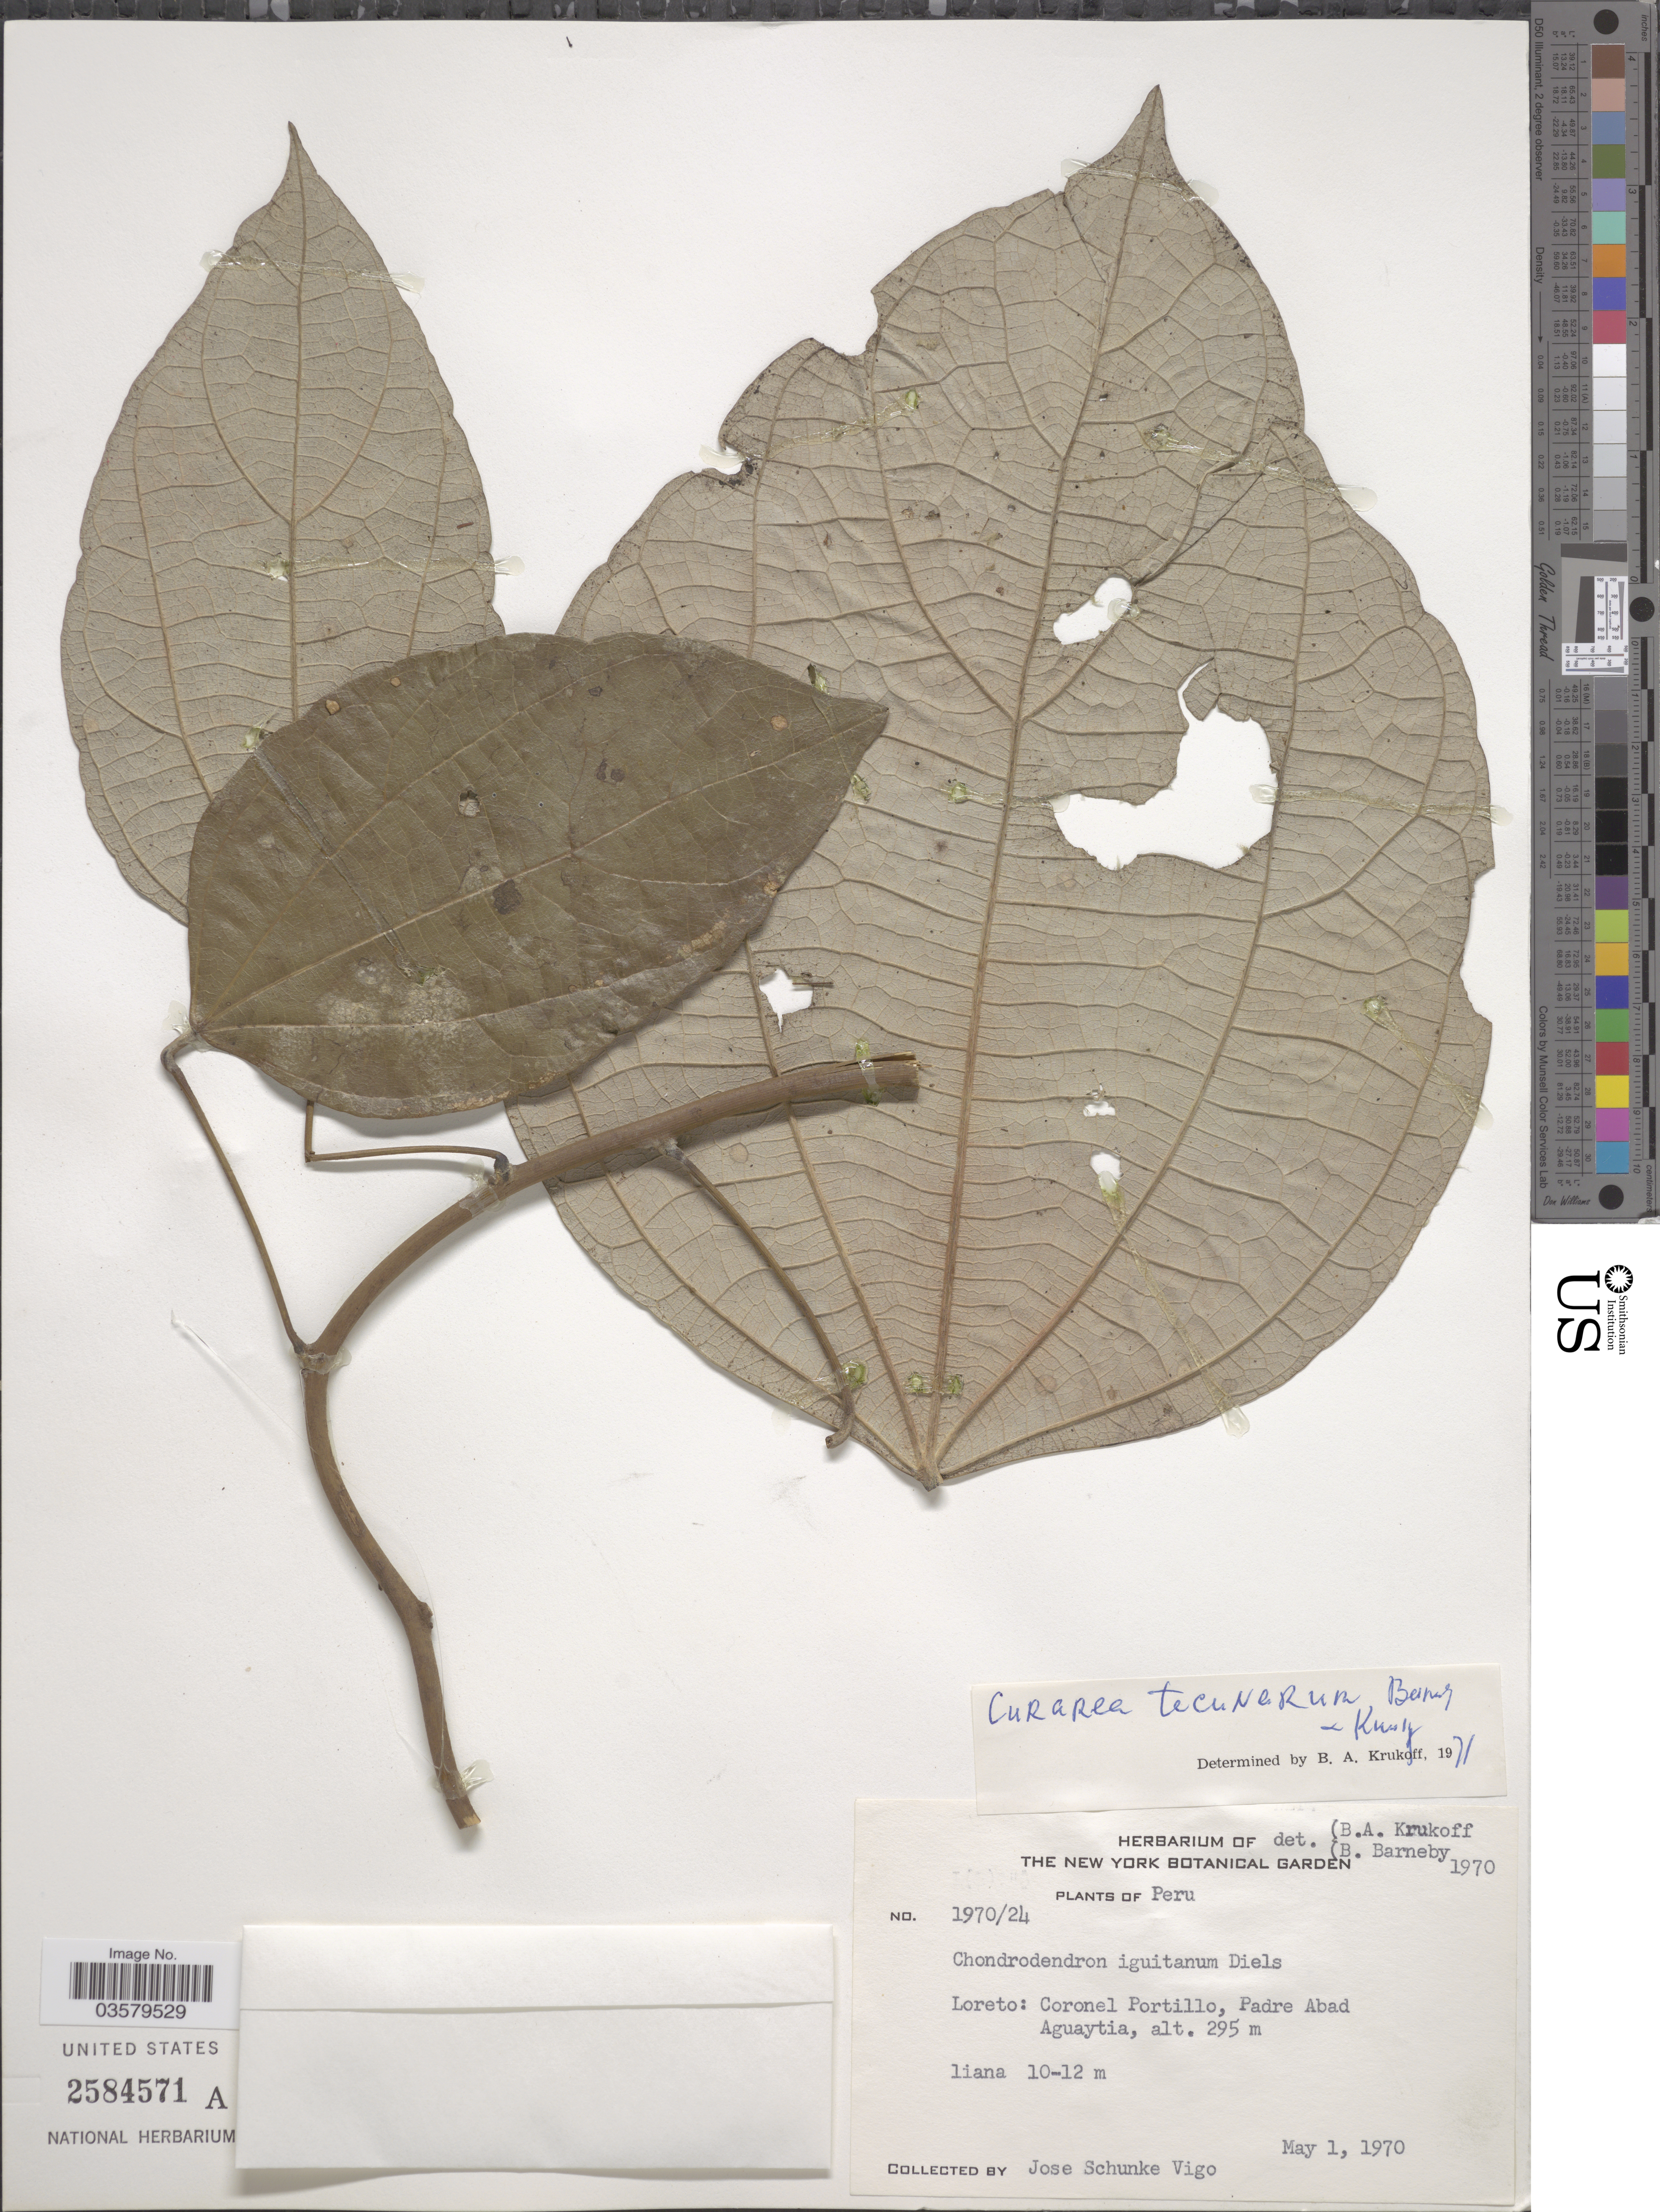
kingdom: Plantae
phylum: Tracheophyta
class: Magnoliopsida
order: Ranunculales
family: Menispermaceae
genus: Curarea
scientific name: Curarea tecunarum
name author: Barneby & Krukoff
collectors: J. Schunke Vigo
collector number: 1970/24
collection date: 1970-05-01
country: Peru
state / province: Loreto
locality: Coronel Portillo, Padre Abad Aguaytia.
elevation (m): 295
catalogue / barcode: US 2584571A